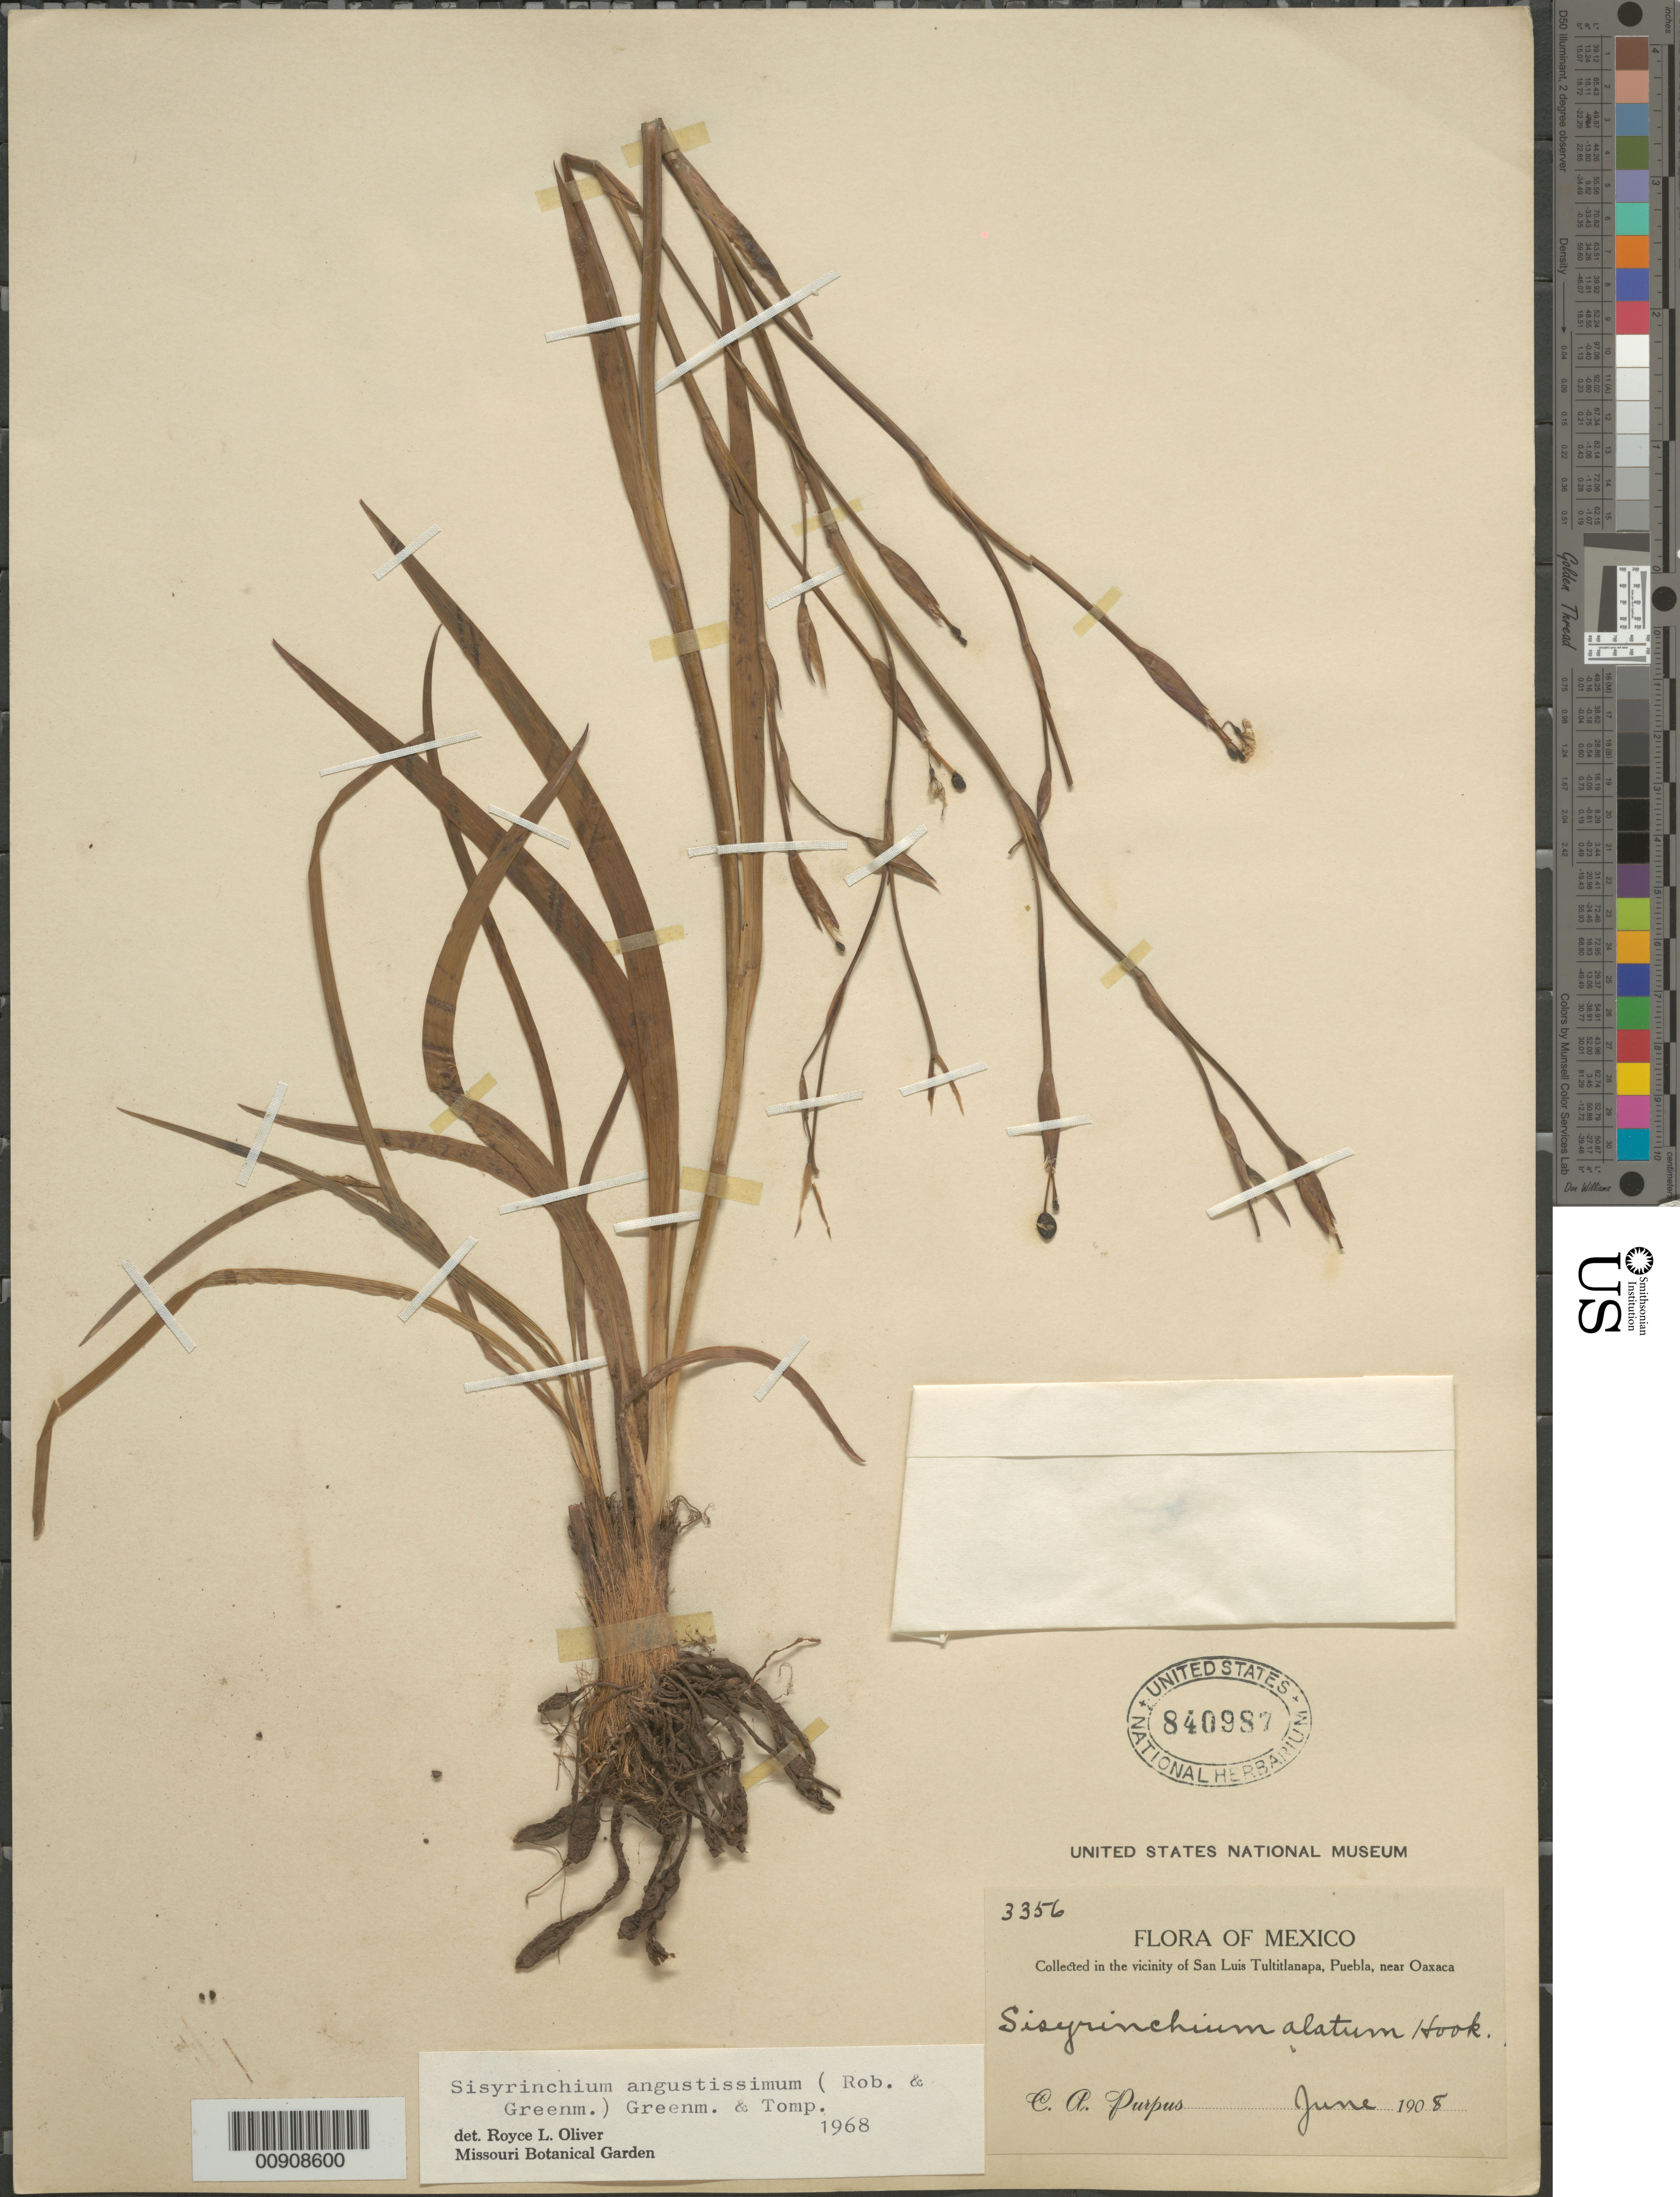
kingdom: Plantae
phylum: Tracheophyta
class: Liliopsida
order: Asparagales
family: Iridaceae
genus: Sisyrinchium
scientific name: Sisyrinchium angustissimum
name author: (B.L. Rob.) Greenm. & C.H. Thomps.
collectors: C. A. Purpus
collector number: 3356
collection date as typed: Jun 1908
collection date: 1908-06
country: Mexico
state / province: Puebla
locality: In the Vicinity of San Luis Tultitlanapa, Puebla, near Oaxaca.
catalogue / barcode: US 840987